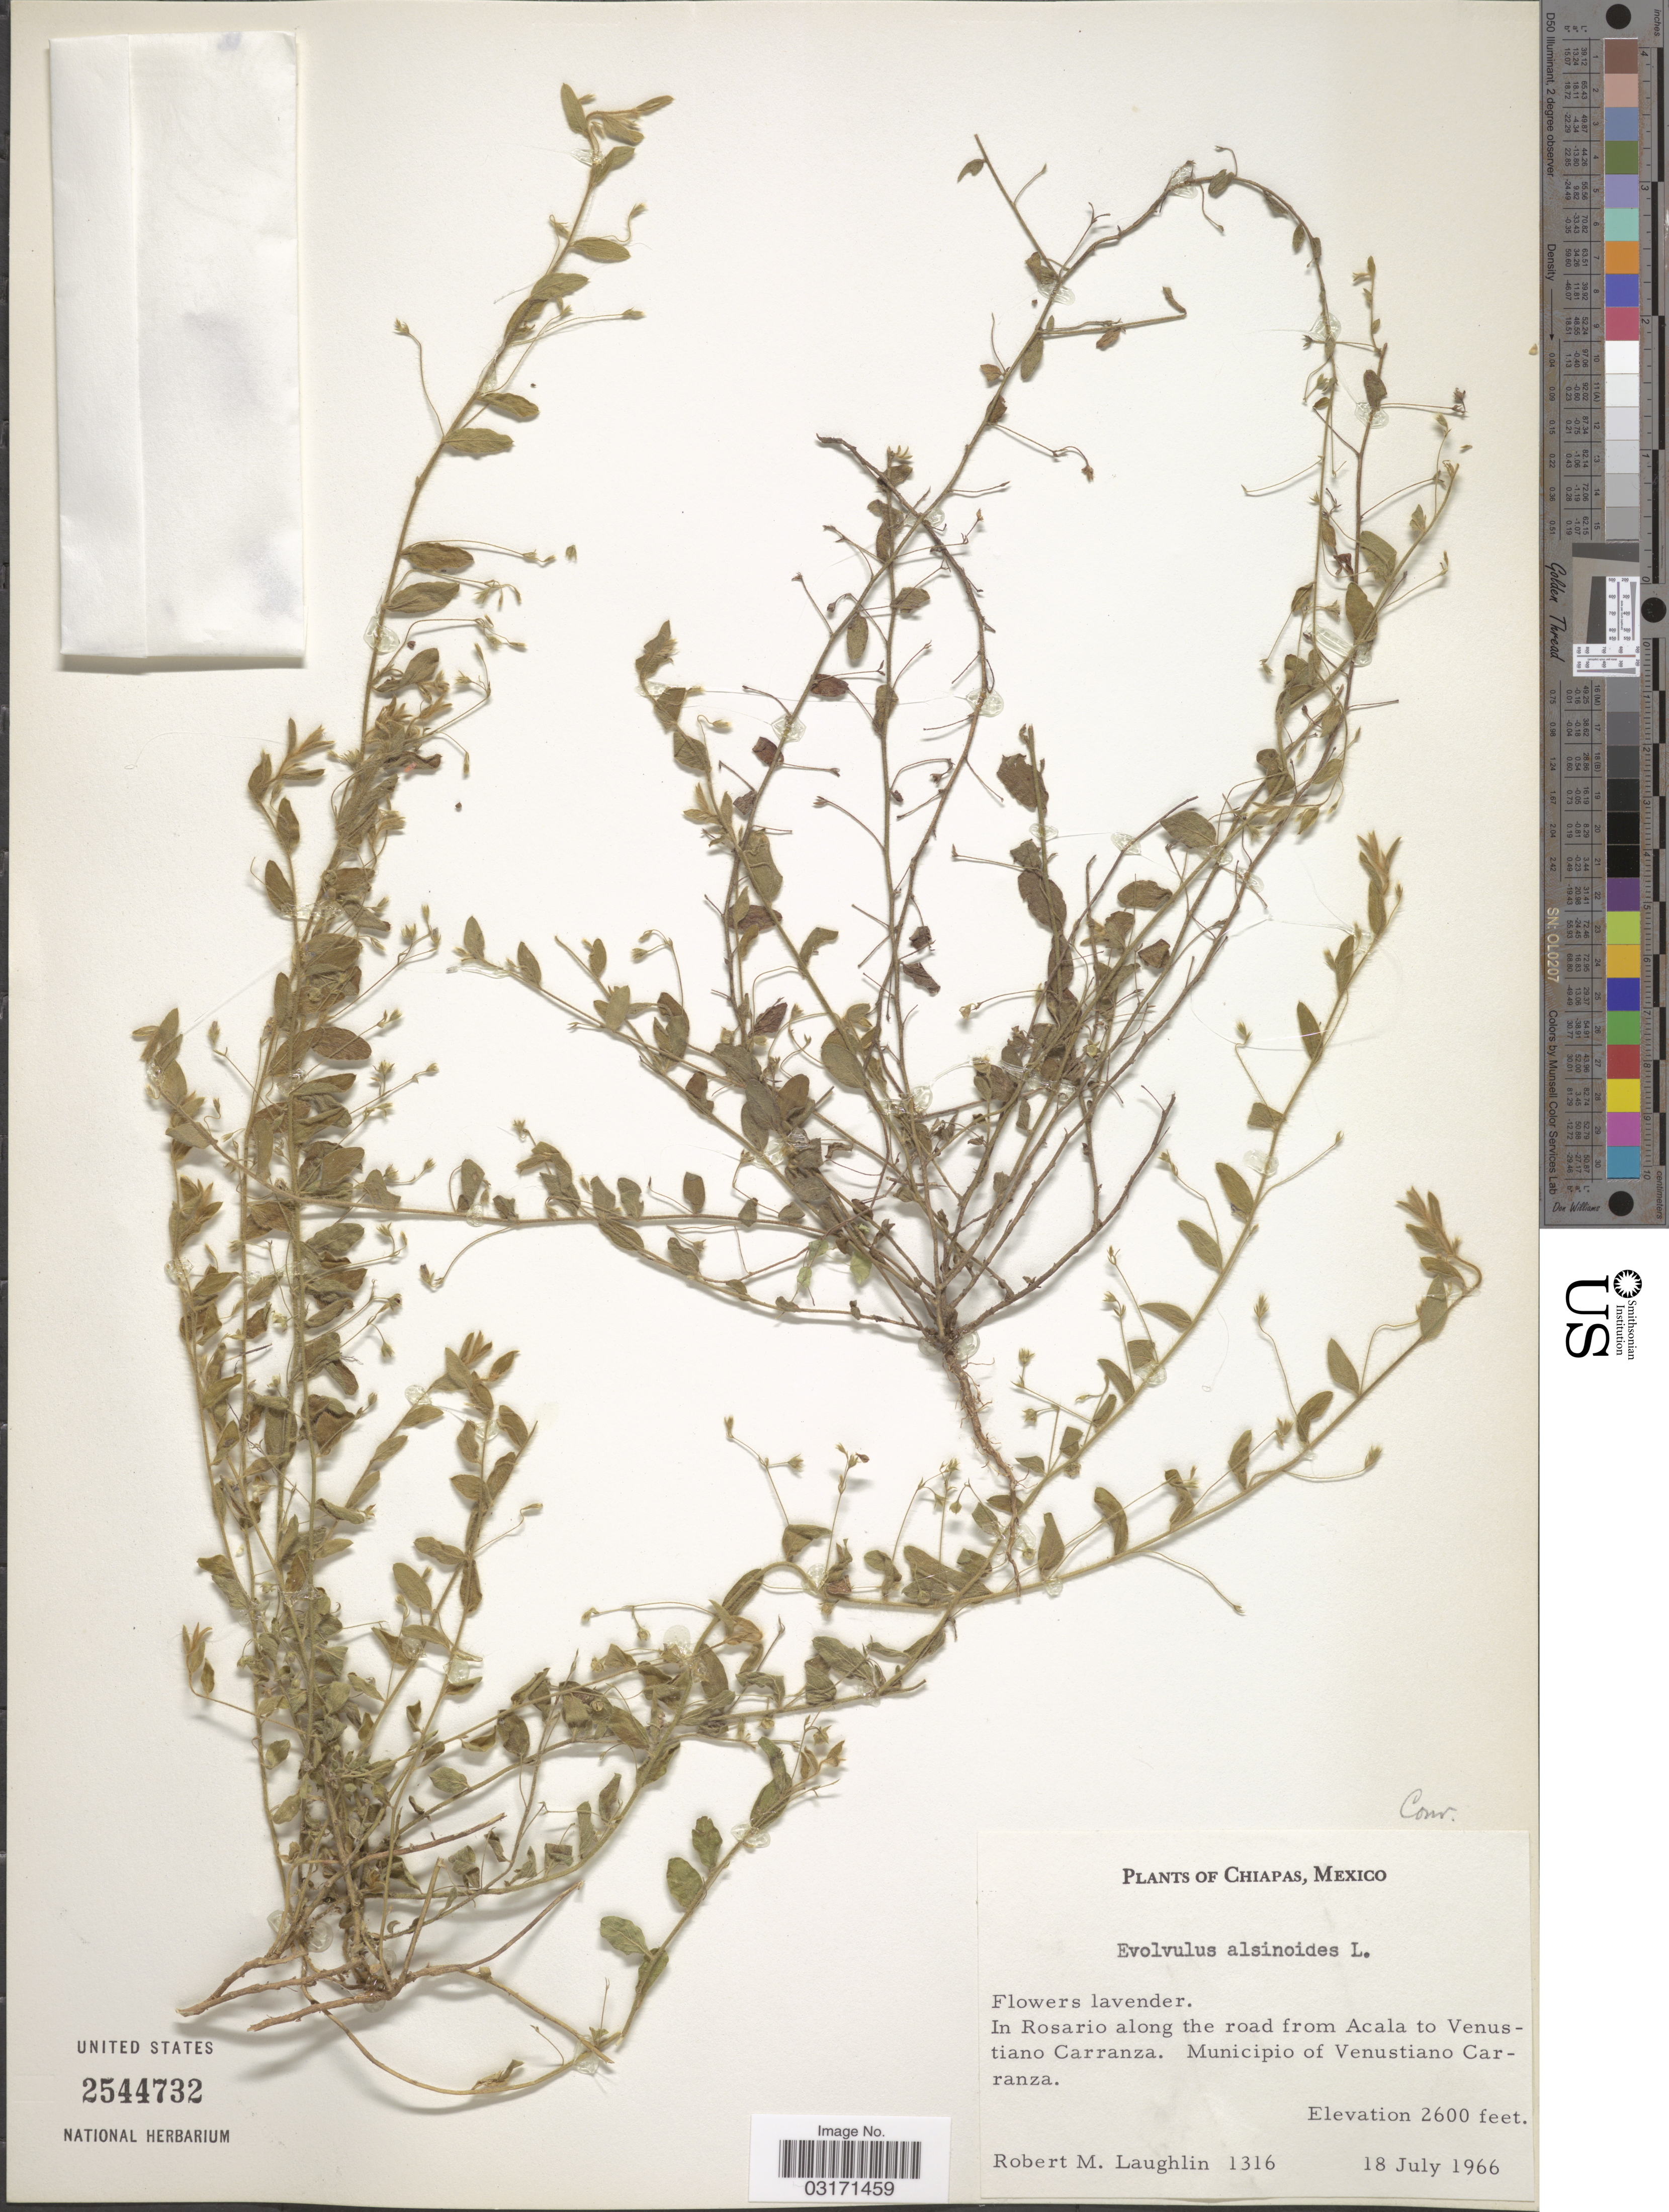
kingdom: Plantae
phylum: Tracheophyta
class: Magnoliopsida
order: Solanales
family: Convolvulaceae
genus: Evolvulus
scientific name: Evolvulus alsinoides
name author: (L.) L.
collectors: R. M. Laughlin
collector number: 1316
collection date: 1966-07-18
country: Mexico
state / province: Chiapas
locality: In Rosario along the road from Acala to Venustiano Carranza, Municipio of Venustiano Carranza.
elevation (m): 792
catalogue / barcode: US 2544732